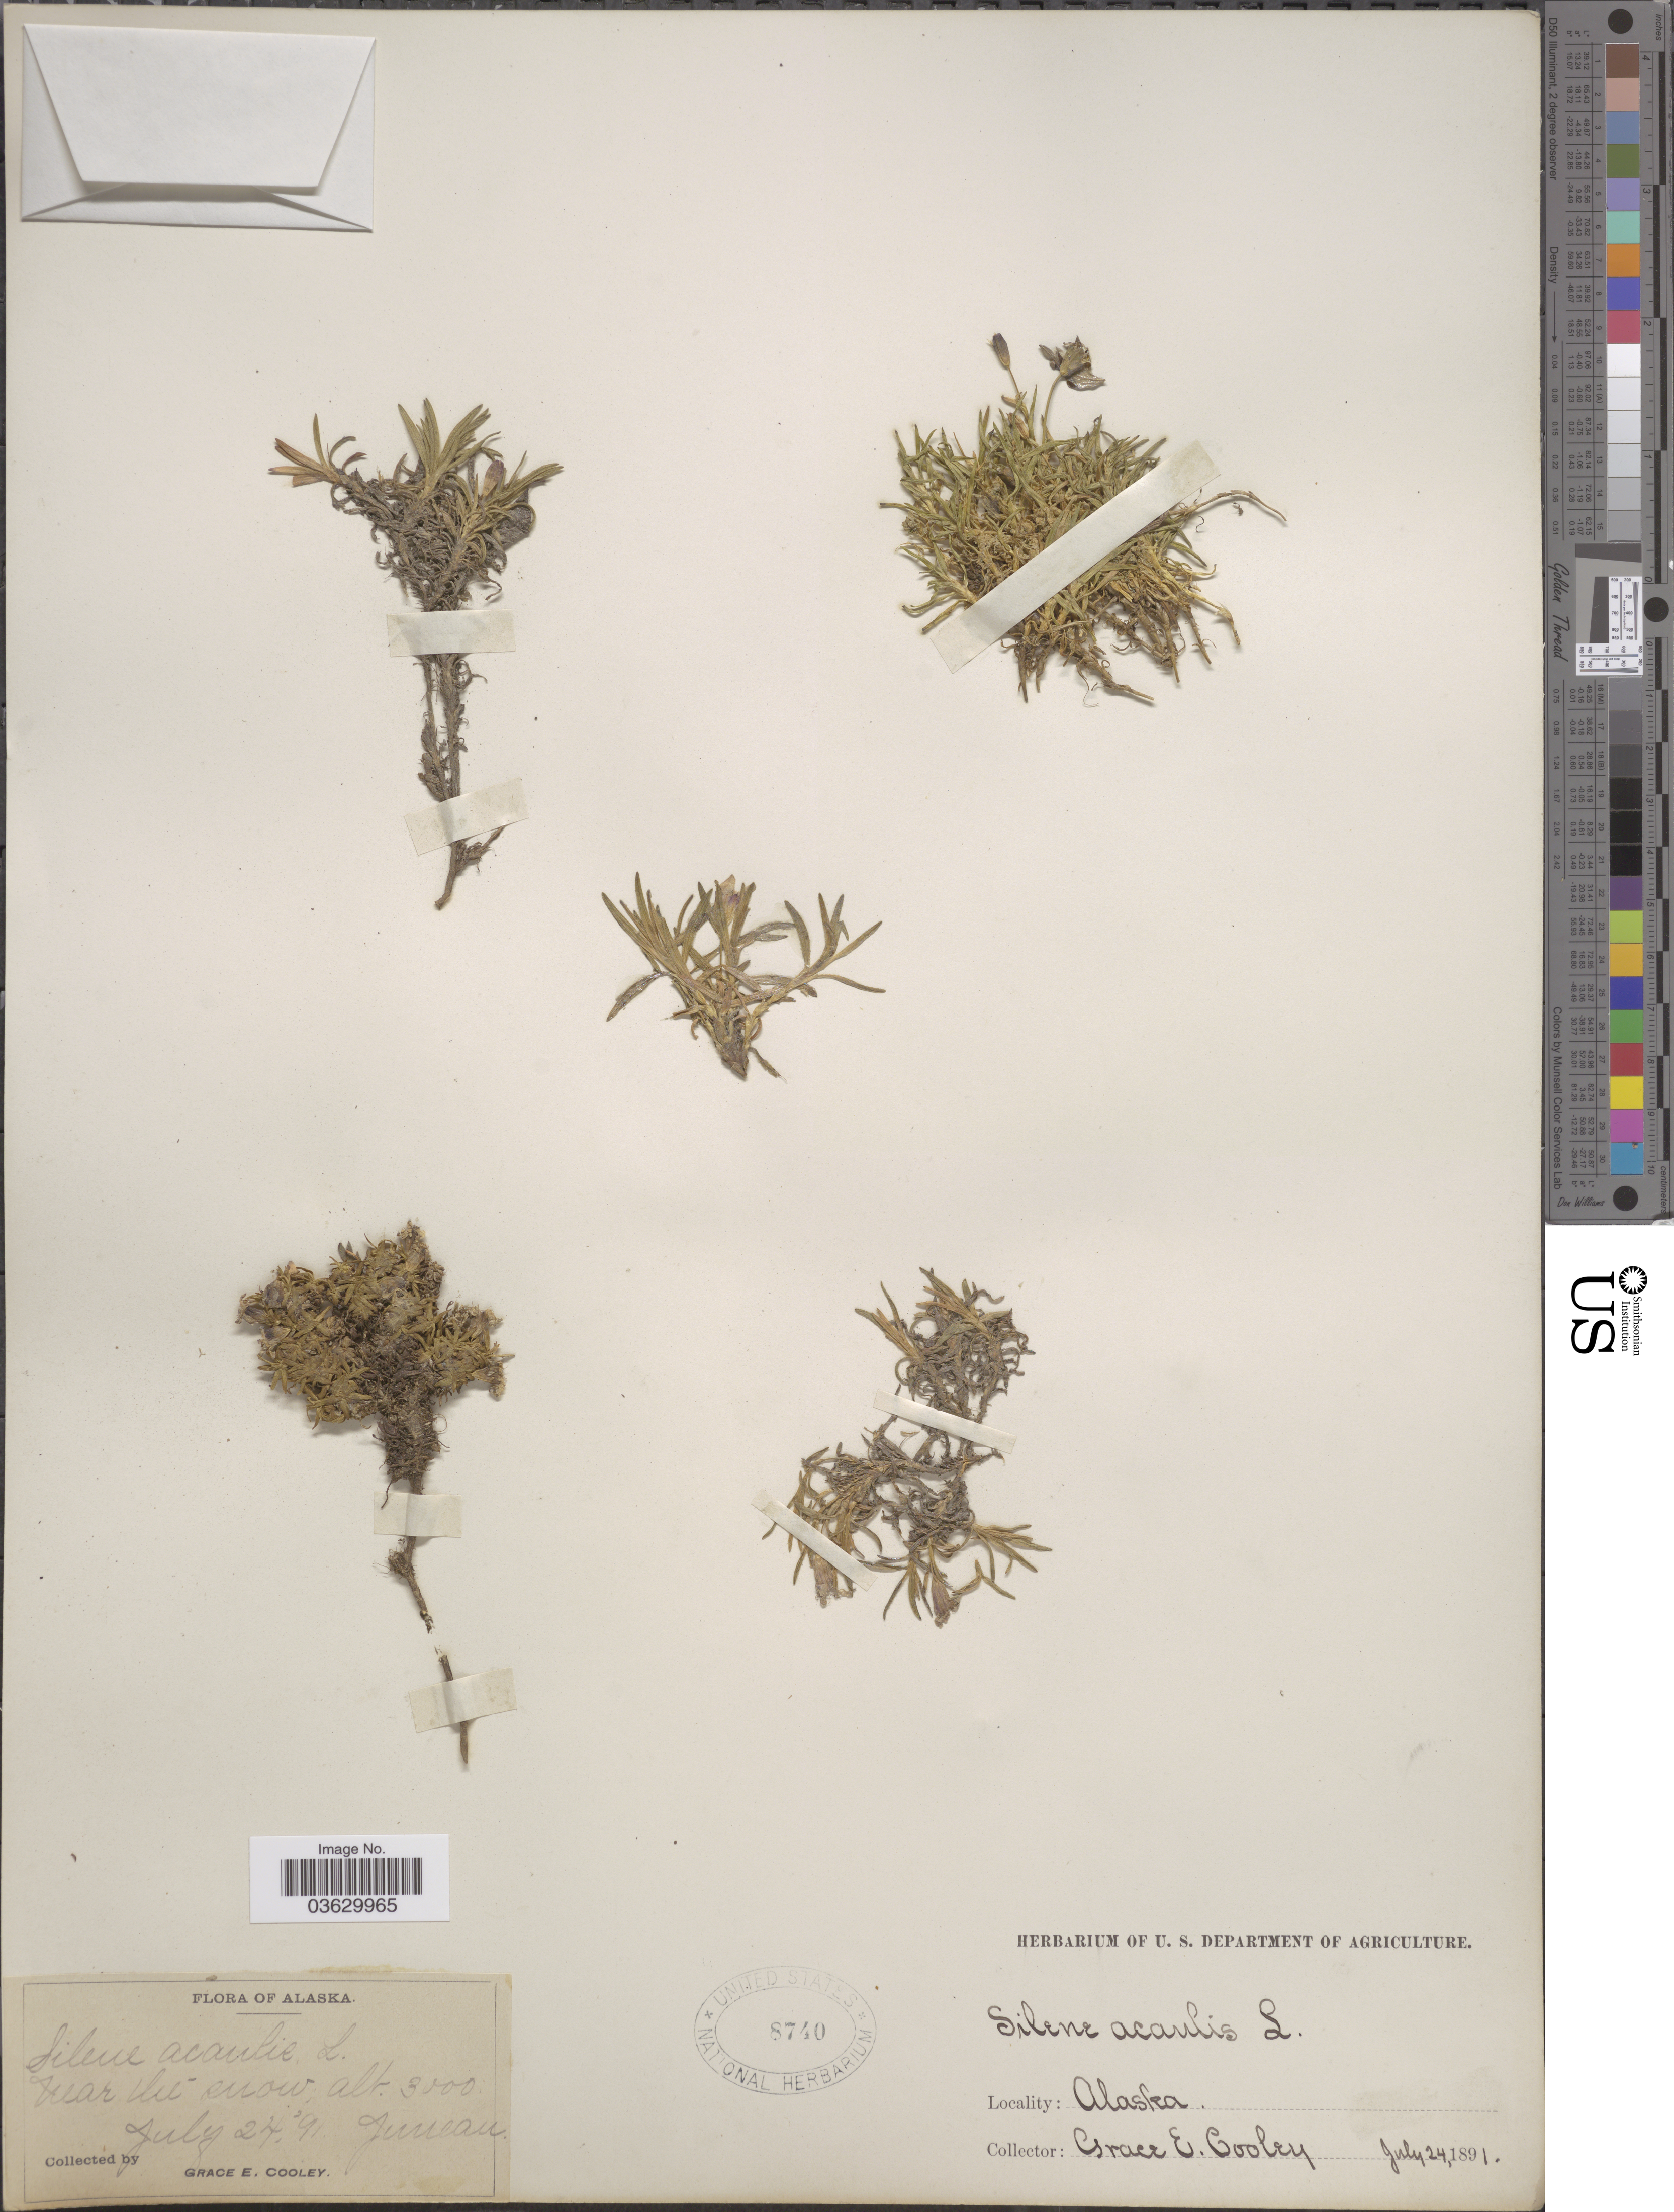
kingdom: Plantae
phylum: Tracheophyta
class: Magnoliopsida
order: Caryophyllales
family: Caryophyllaceae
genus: Silene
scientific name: Silene acaulis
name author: (L.) Jacq.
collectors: G. E. Cooley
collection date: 1891-07-24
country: United States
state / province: Alaska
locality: Near the snow. Juneau.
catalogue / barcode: US 8740